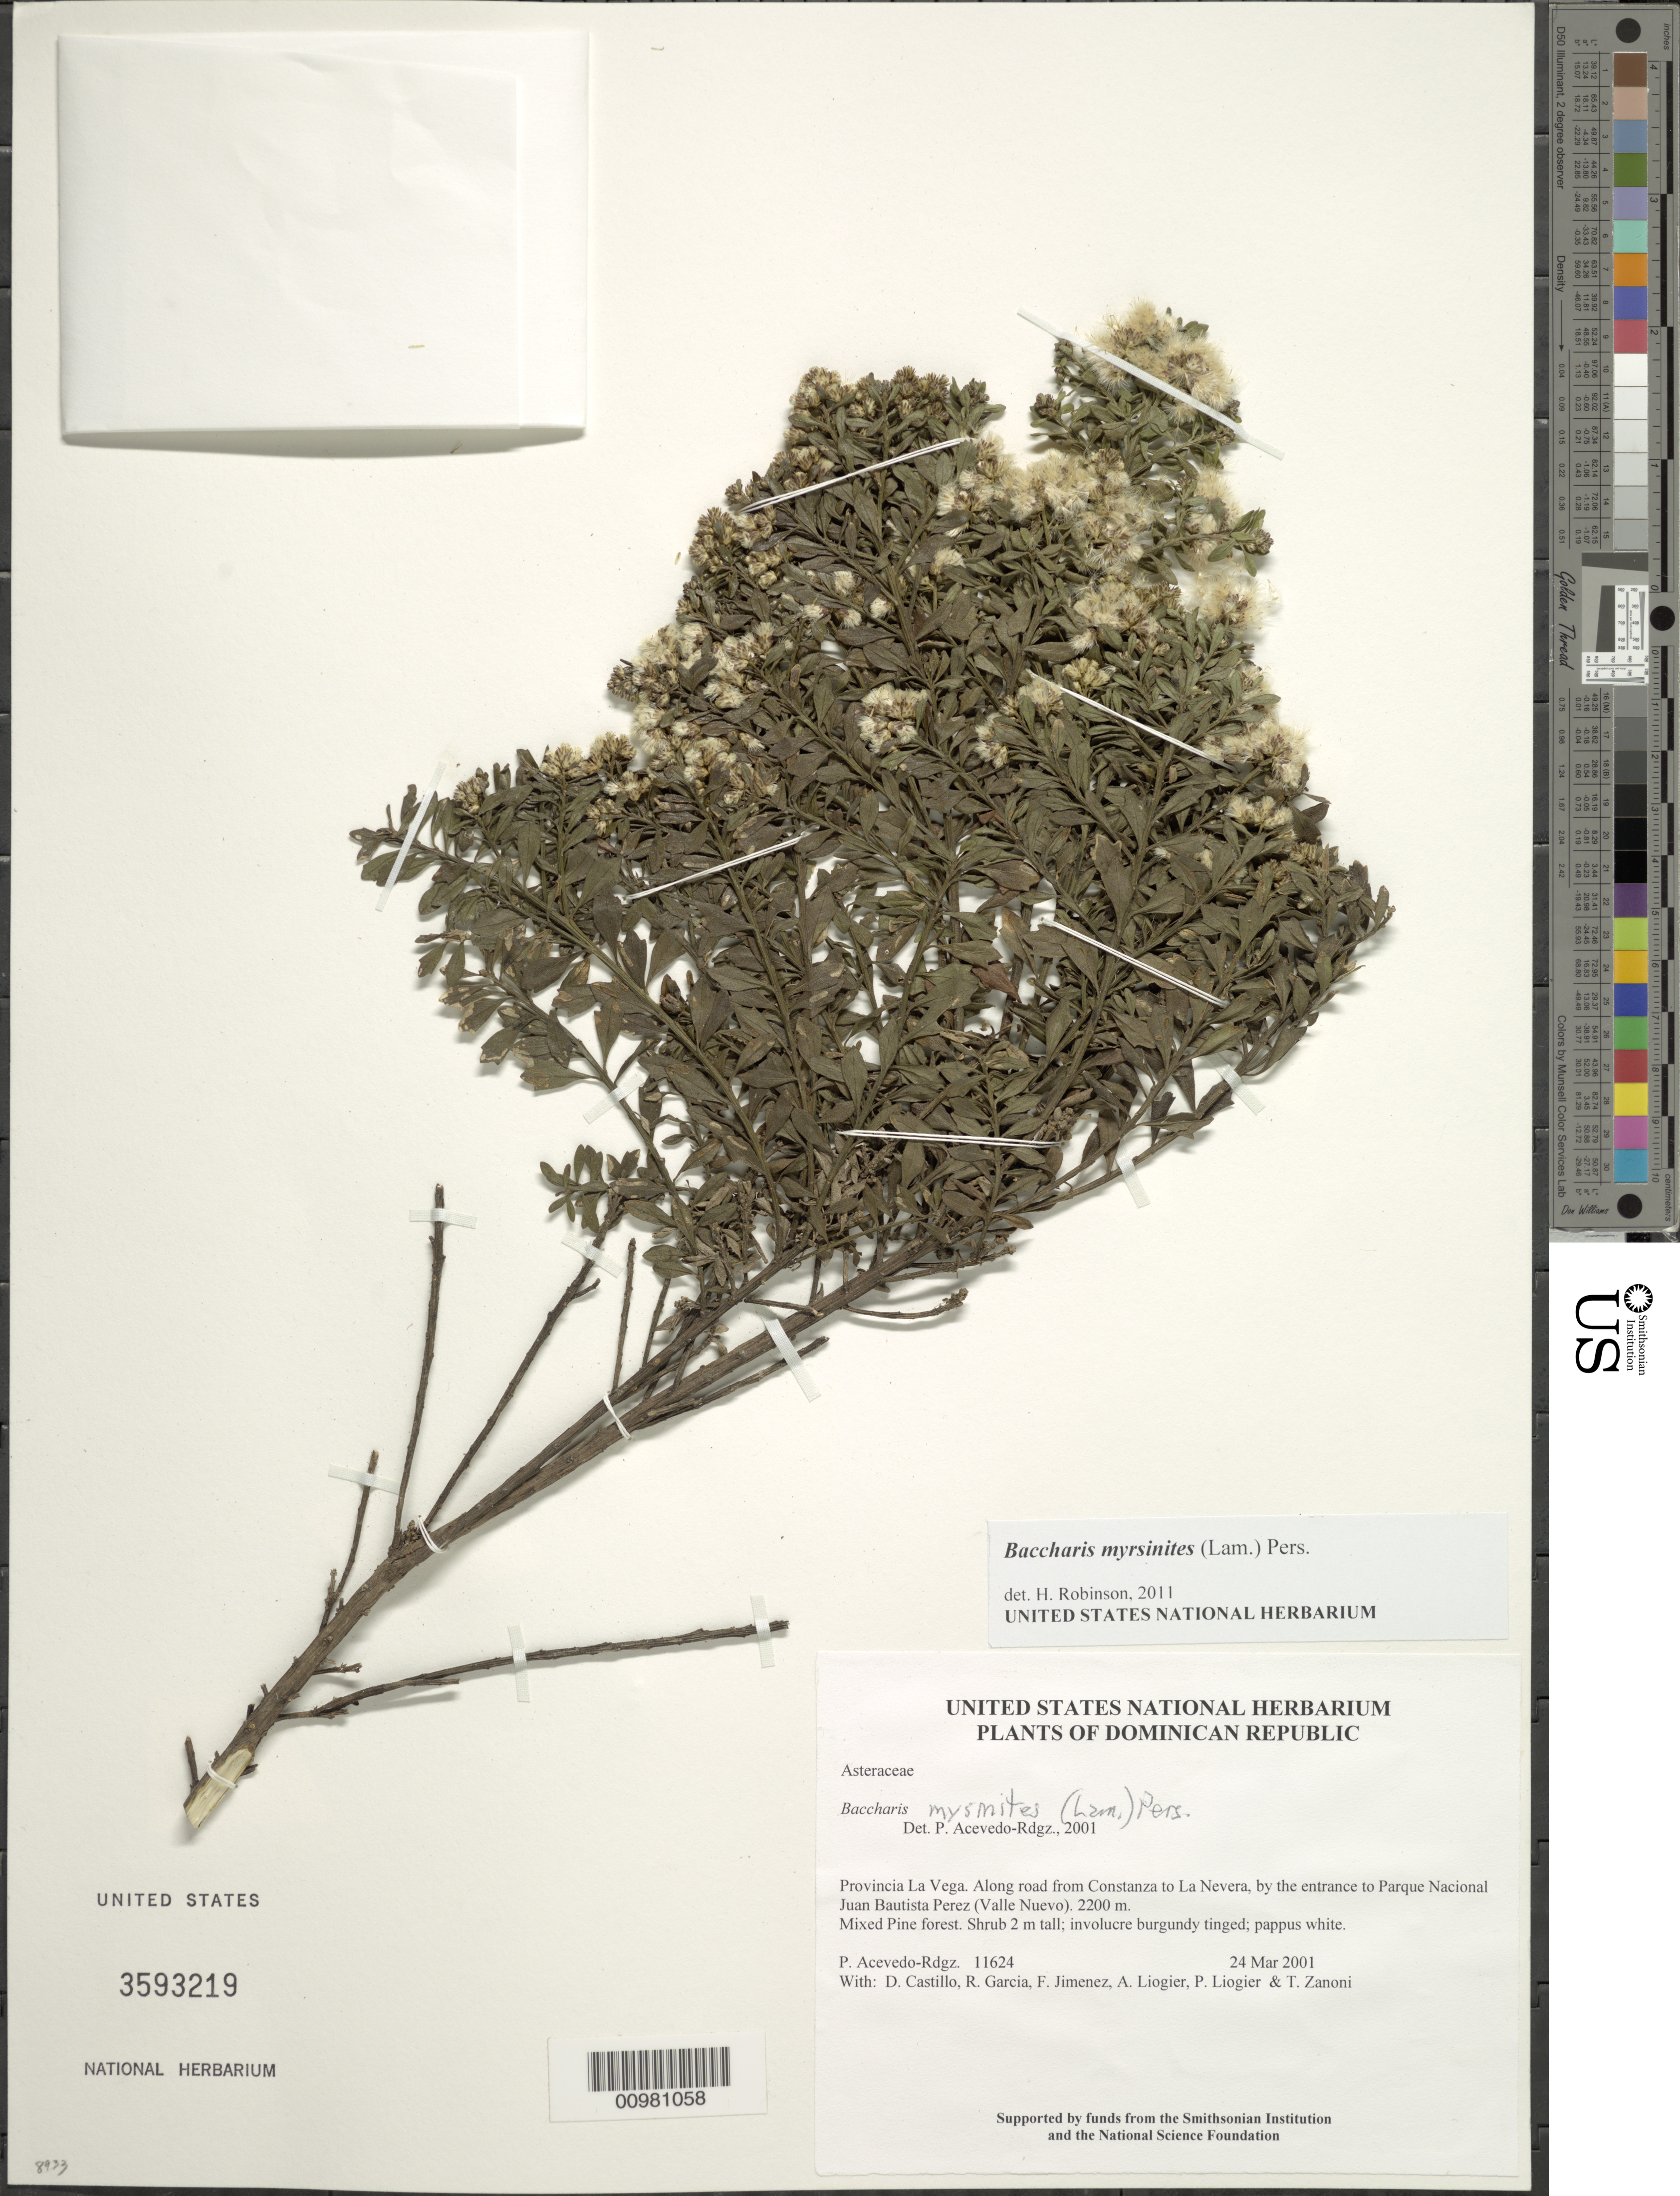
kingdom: Plantae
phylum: Tracheophyta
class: Magnoliopsida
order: Asterales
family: Asteraceae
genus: Baccharis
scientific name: Baccharis myrsinites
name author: Pers.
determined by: Robinson, Harold E., (US)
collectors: P. Acevedo-Rodr., D. Castillo, R. G. García, F. Jimenez, A. H. Liogier, M. P. Liogier & T. A. Zanoni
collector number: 11624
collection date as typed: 24 Mar 2001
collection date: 2001-03-24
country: Dominican Republic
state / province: La Vega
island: Hispaniola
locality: Provincia La Vega. Along road from Constanza to La Nevera, by the entrance to Parque Nacional Juan Bautista Perez (Valle Nuevo).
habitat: Mixed Pine forest.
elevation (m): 2200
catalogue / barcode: US 3593219